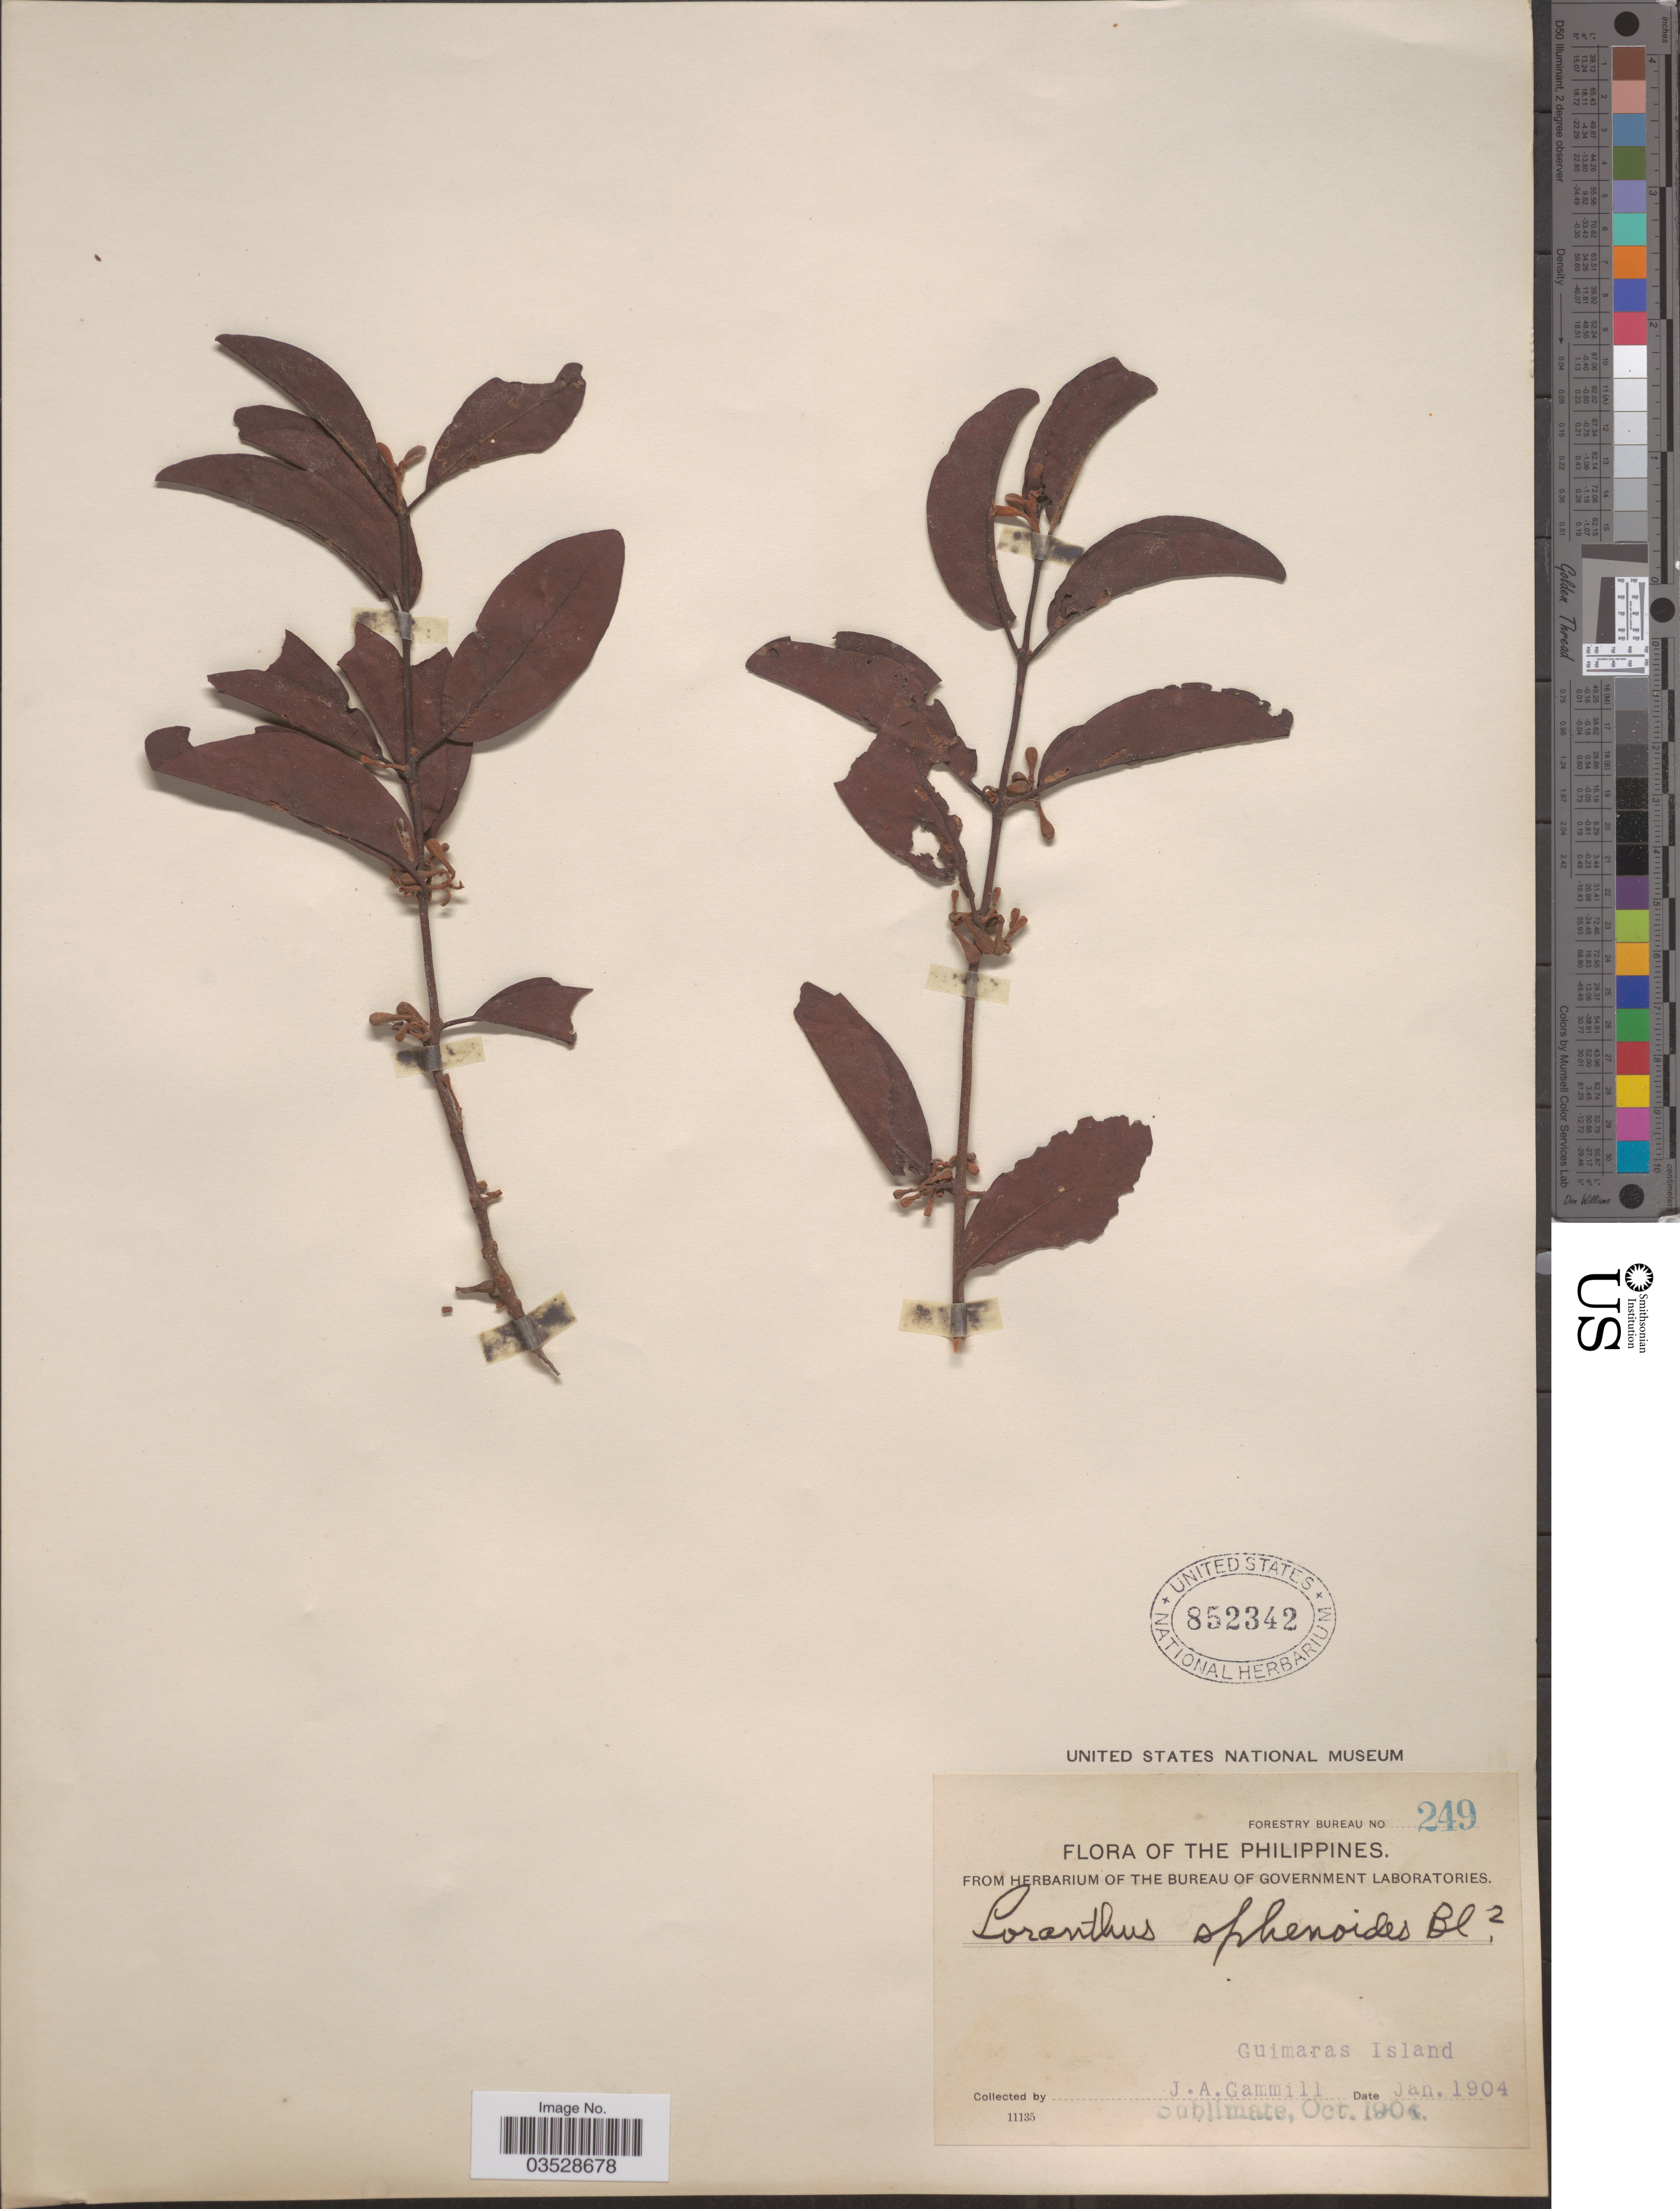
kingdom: Plantae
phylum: Tracheophyta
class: Magnoliopsida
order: Santalales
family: Loranthaceae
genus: Loranthus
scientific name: Loranthus sphenoideus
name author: Blume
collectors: J. Gammill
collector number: Forestry Bureau 249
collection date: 1904-01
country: Philippines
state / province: Western Visayas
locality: Guimaras Island.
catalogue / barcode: US 852342